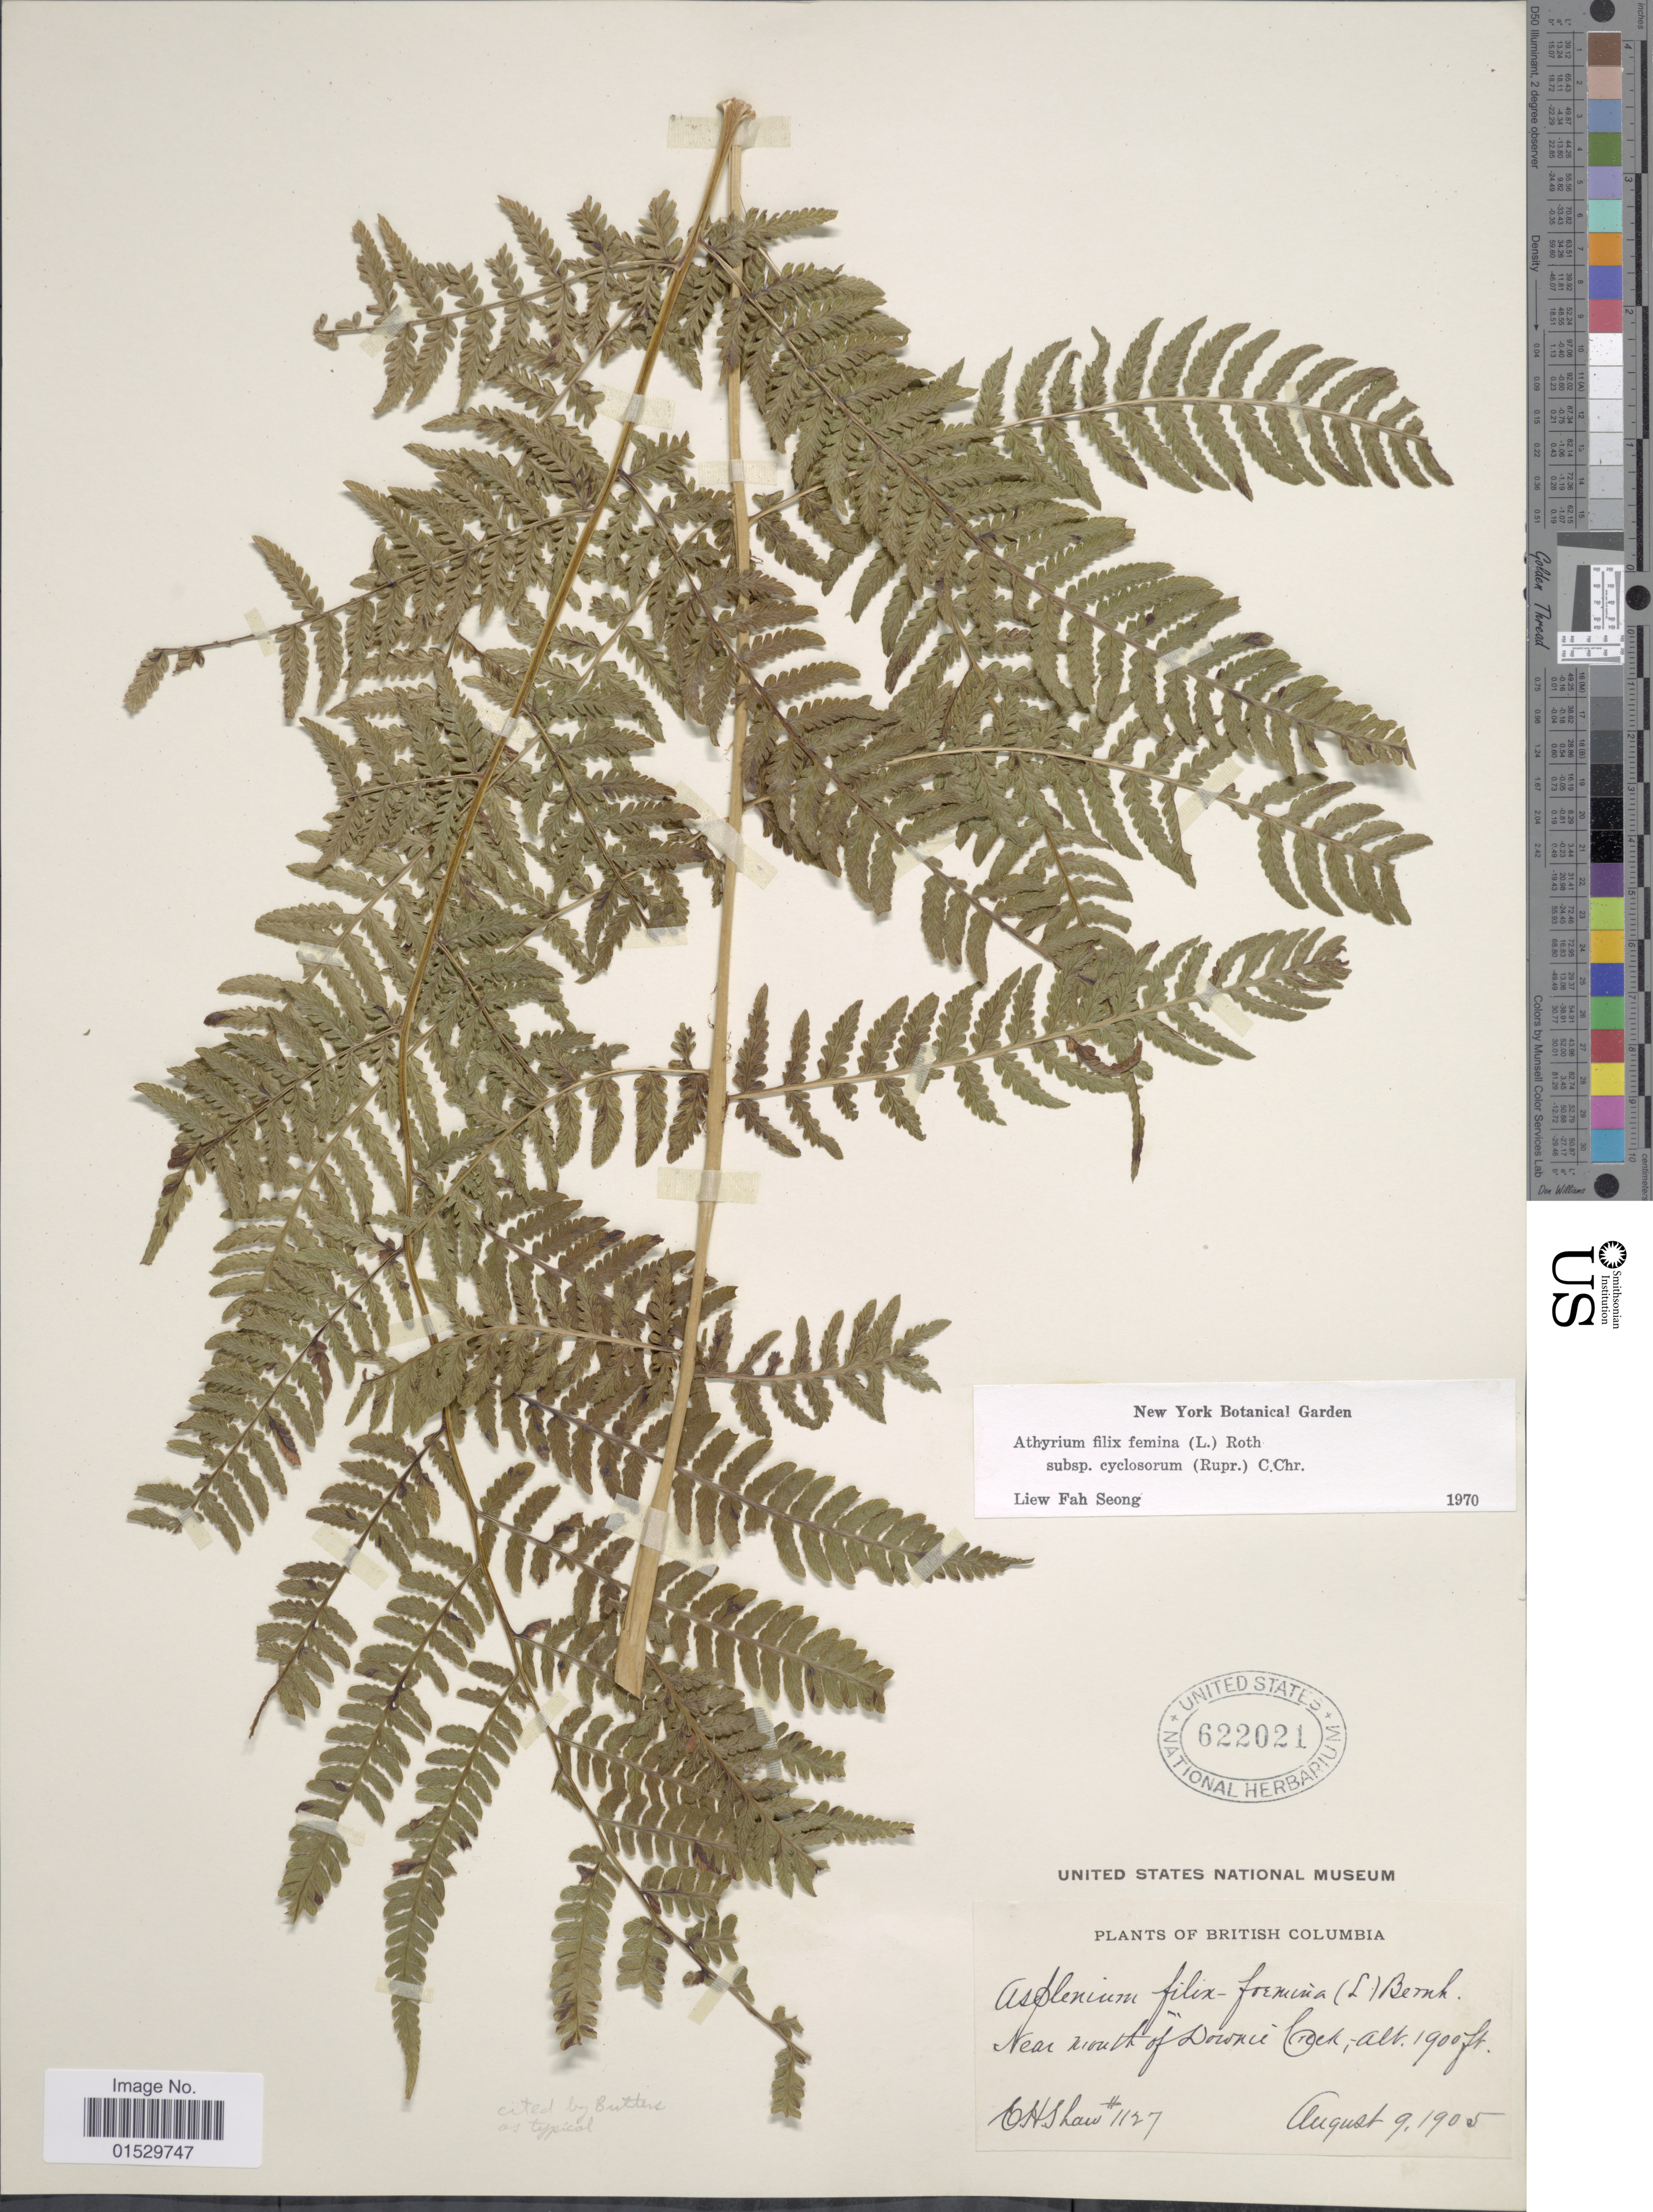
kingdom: Plantae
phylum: Tracheophyta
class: Polypodiopsida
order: Polypodiales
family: Athyriaceae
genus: Athyrium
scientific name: Athyrium filix-femina subsp. cyclosorum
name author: (Rupr.) C. Chr.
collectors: C. H. Shaw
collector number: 1127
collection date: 1905-08-09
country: Canada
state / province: British Columbia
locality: Near mouth of Downie Creek.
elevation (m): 579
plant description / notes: No precise locality correction needed.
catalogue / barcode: US 622021